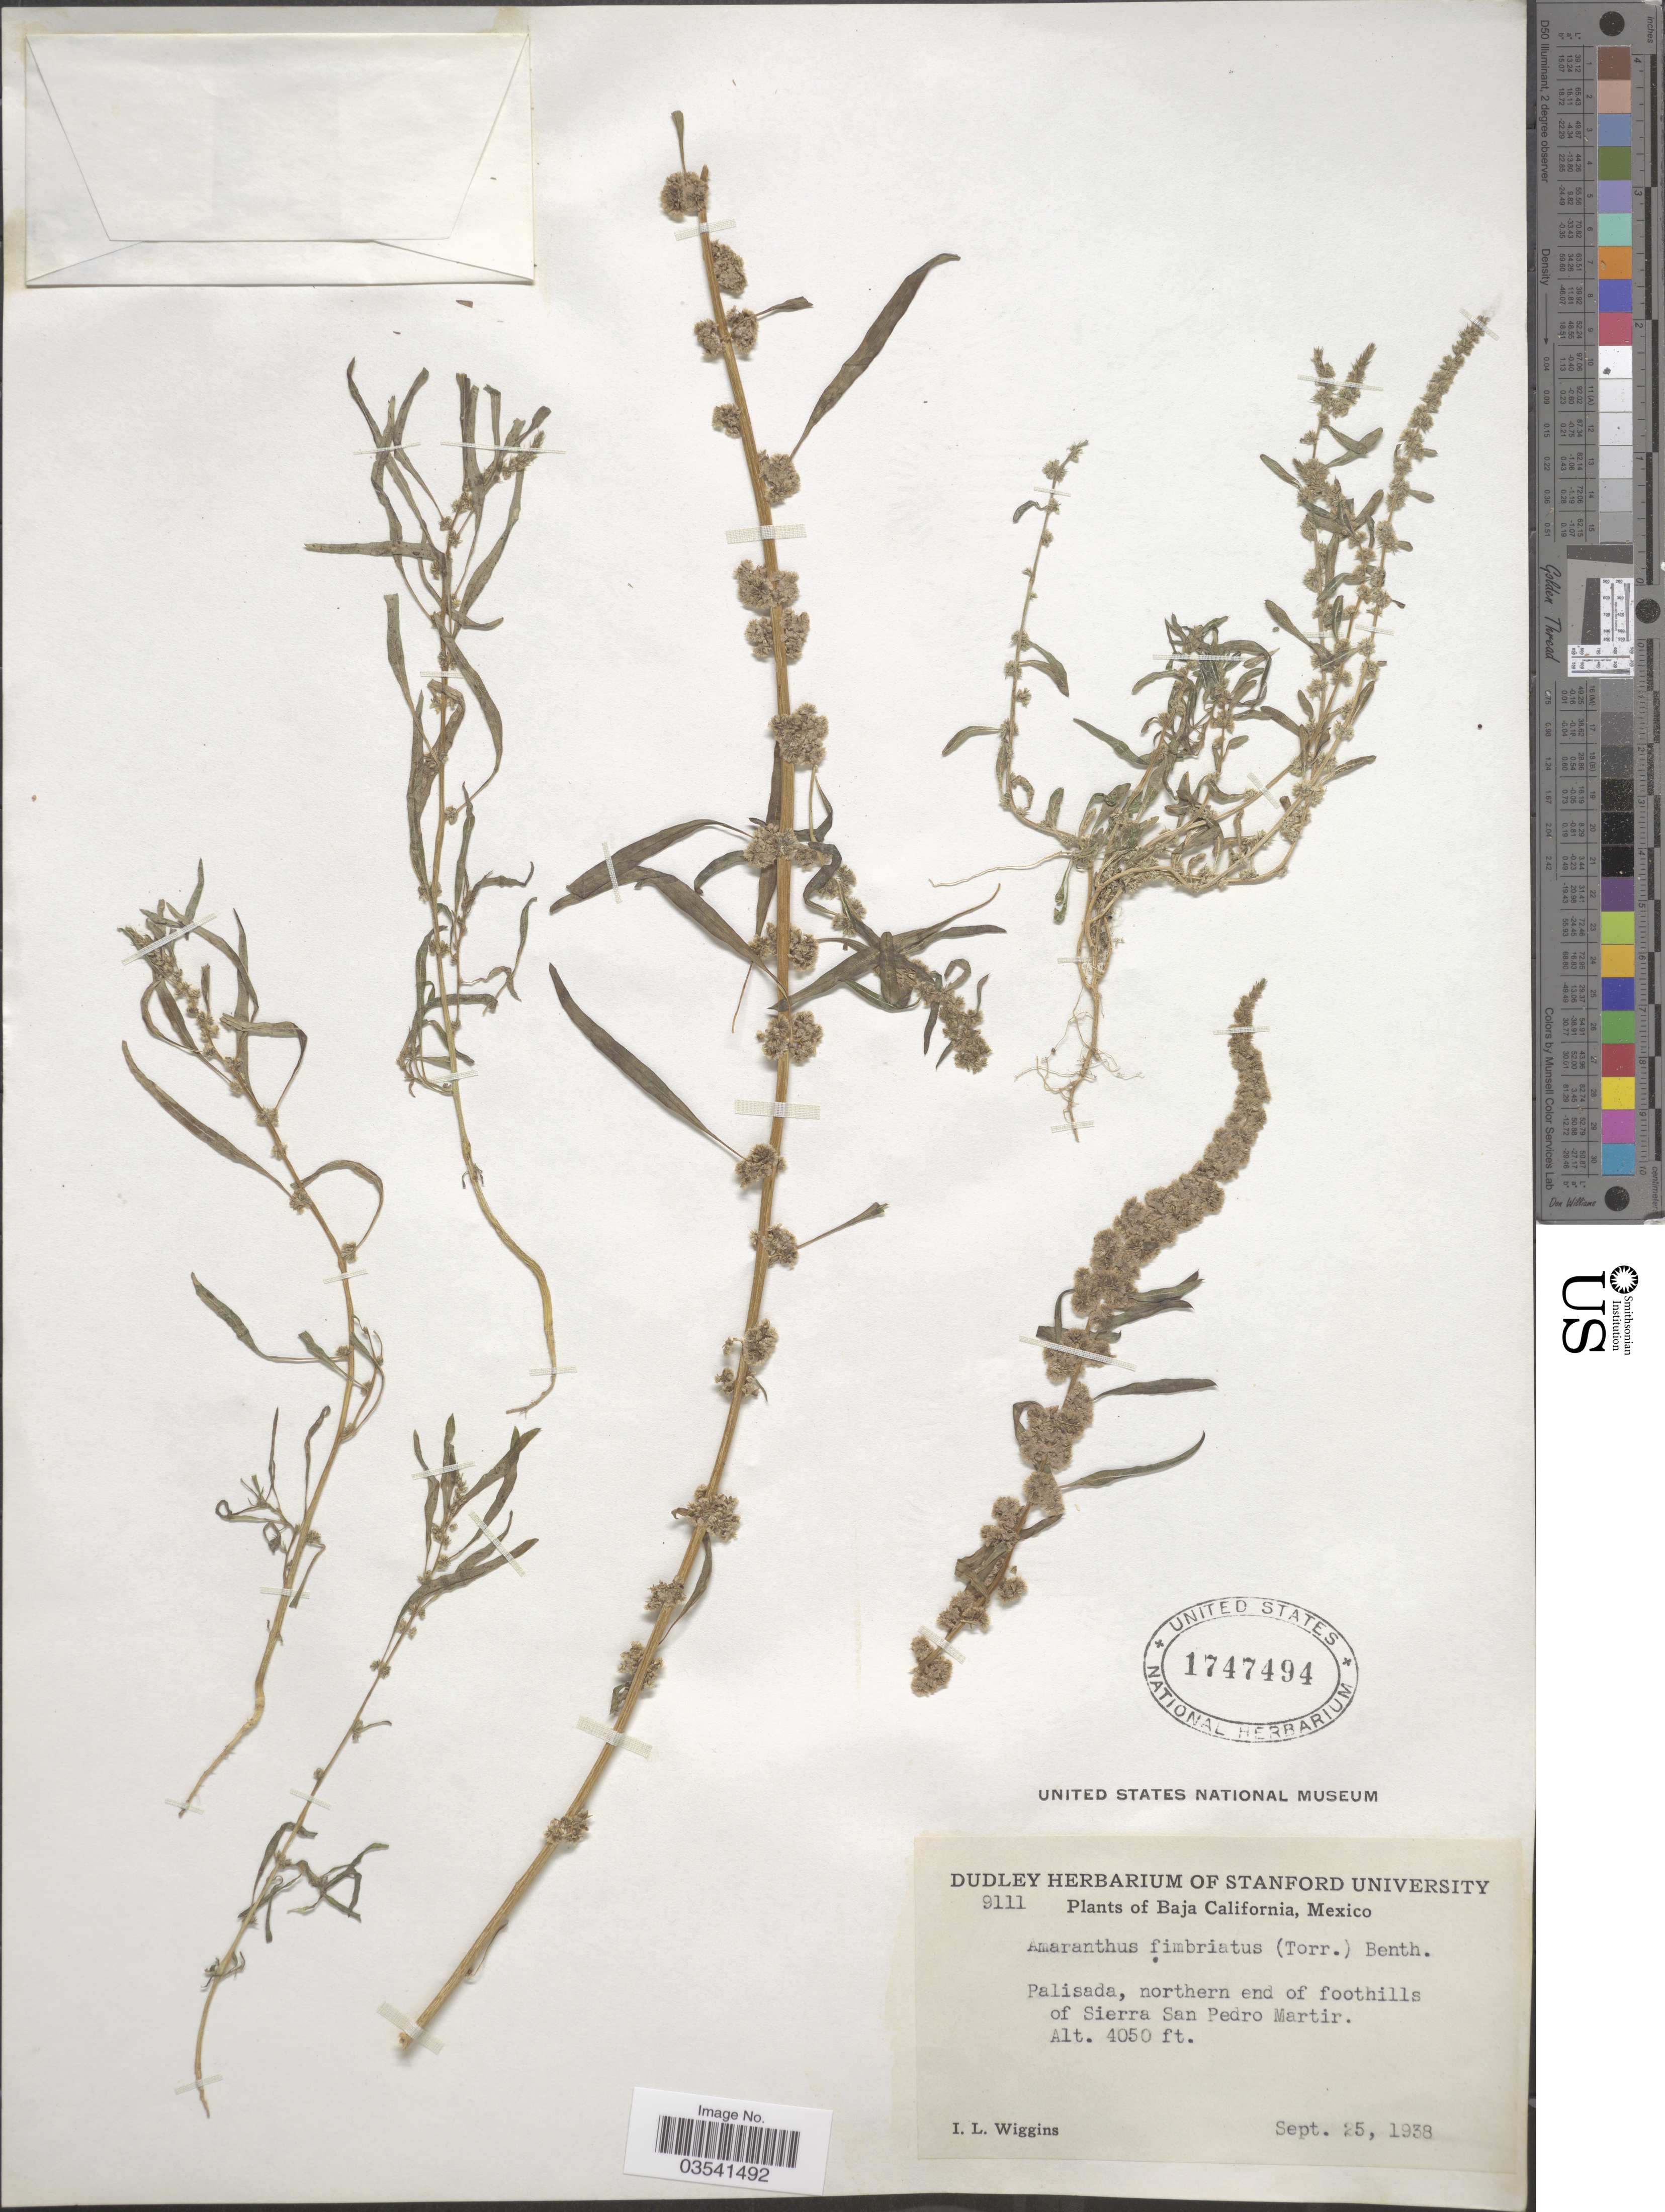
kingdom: Plantae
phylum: Tracheophyta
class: Magnoliopsida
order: Caryophyllales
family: Amaranthaceae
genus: Amaranthus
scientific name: Amaranthus fimbriatus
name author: (Torr.) Benth. ex S. Watson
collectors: I. L. Wiggins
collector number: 9111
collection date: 1938-09-25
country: Mexico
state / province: Baja California Norte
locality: Palisada, northern end of foothills of Sierra San Pedro Martir.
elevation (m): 1234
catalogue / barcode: US 1747494